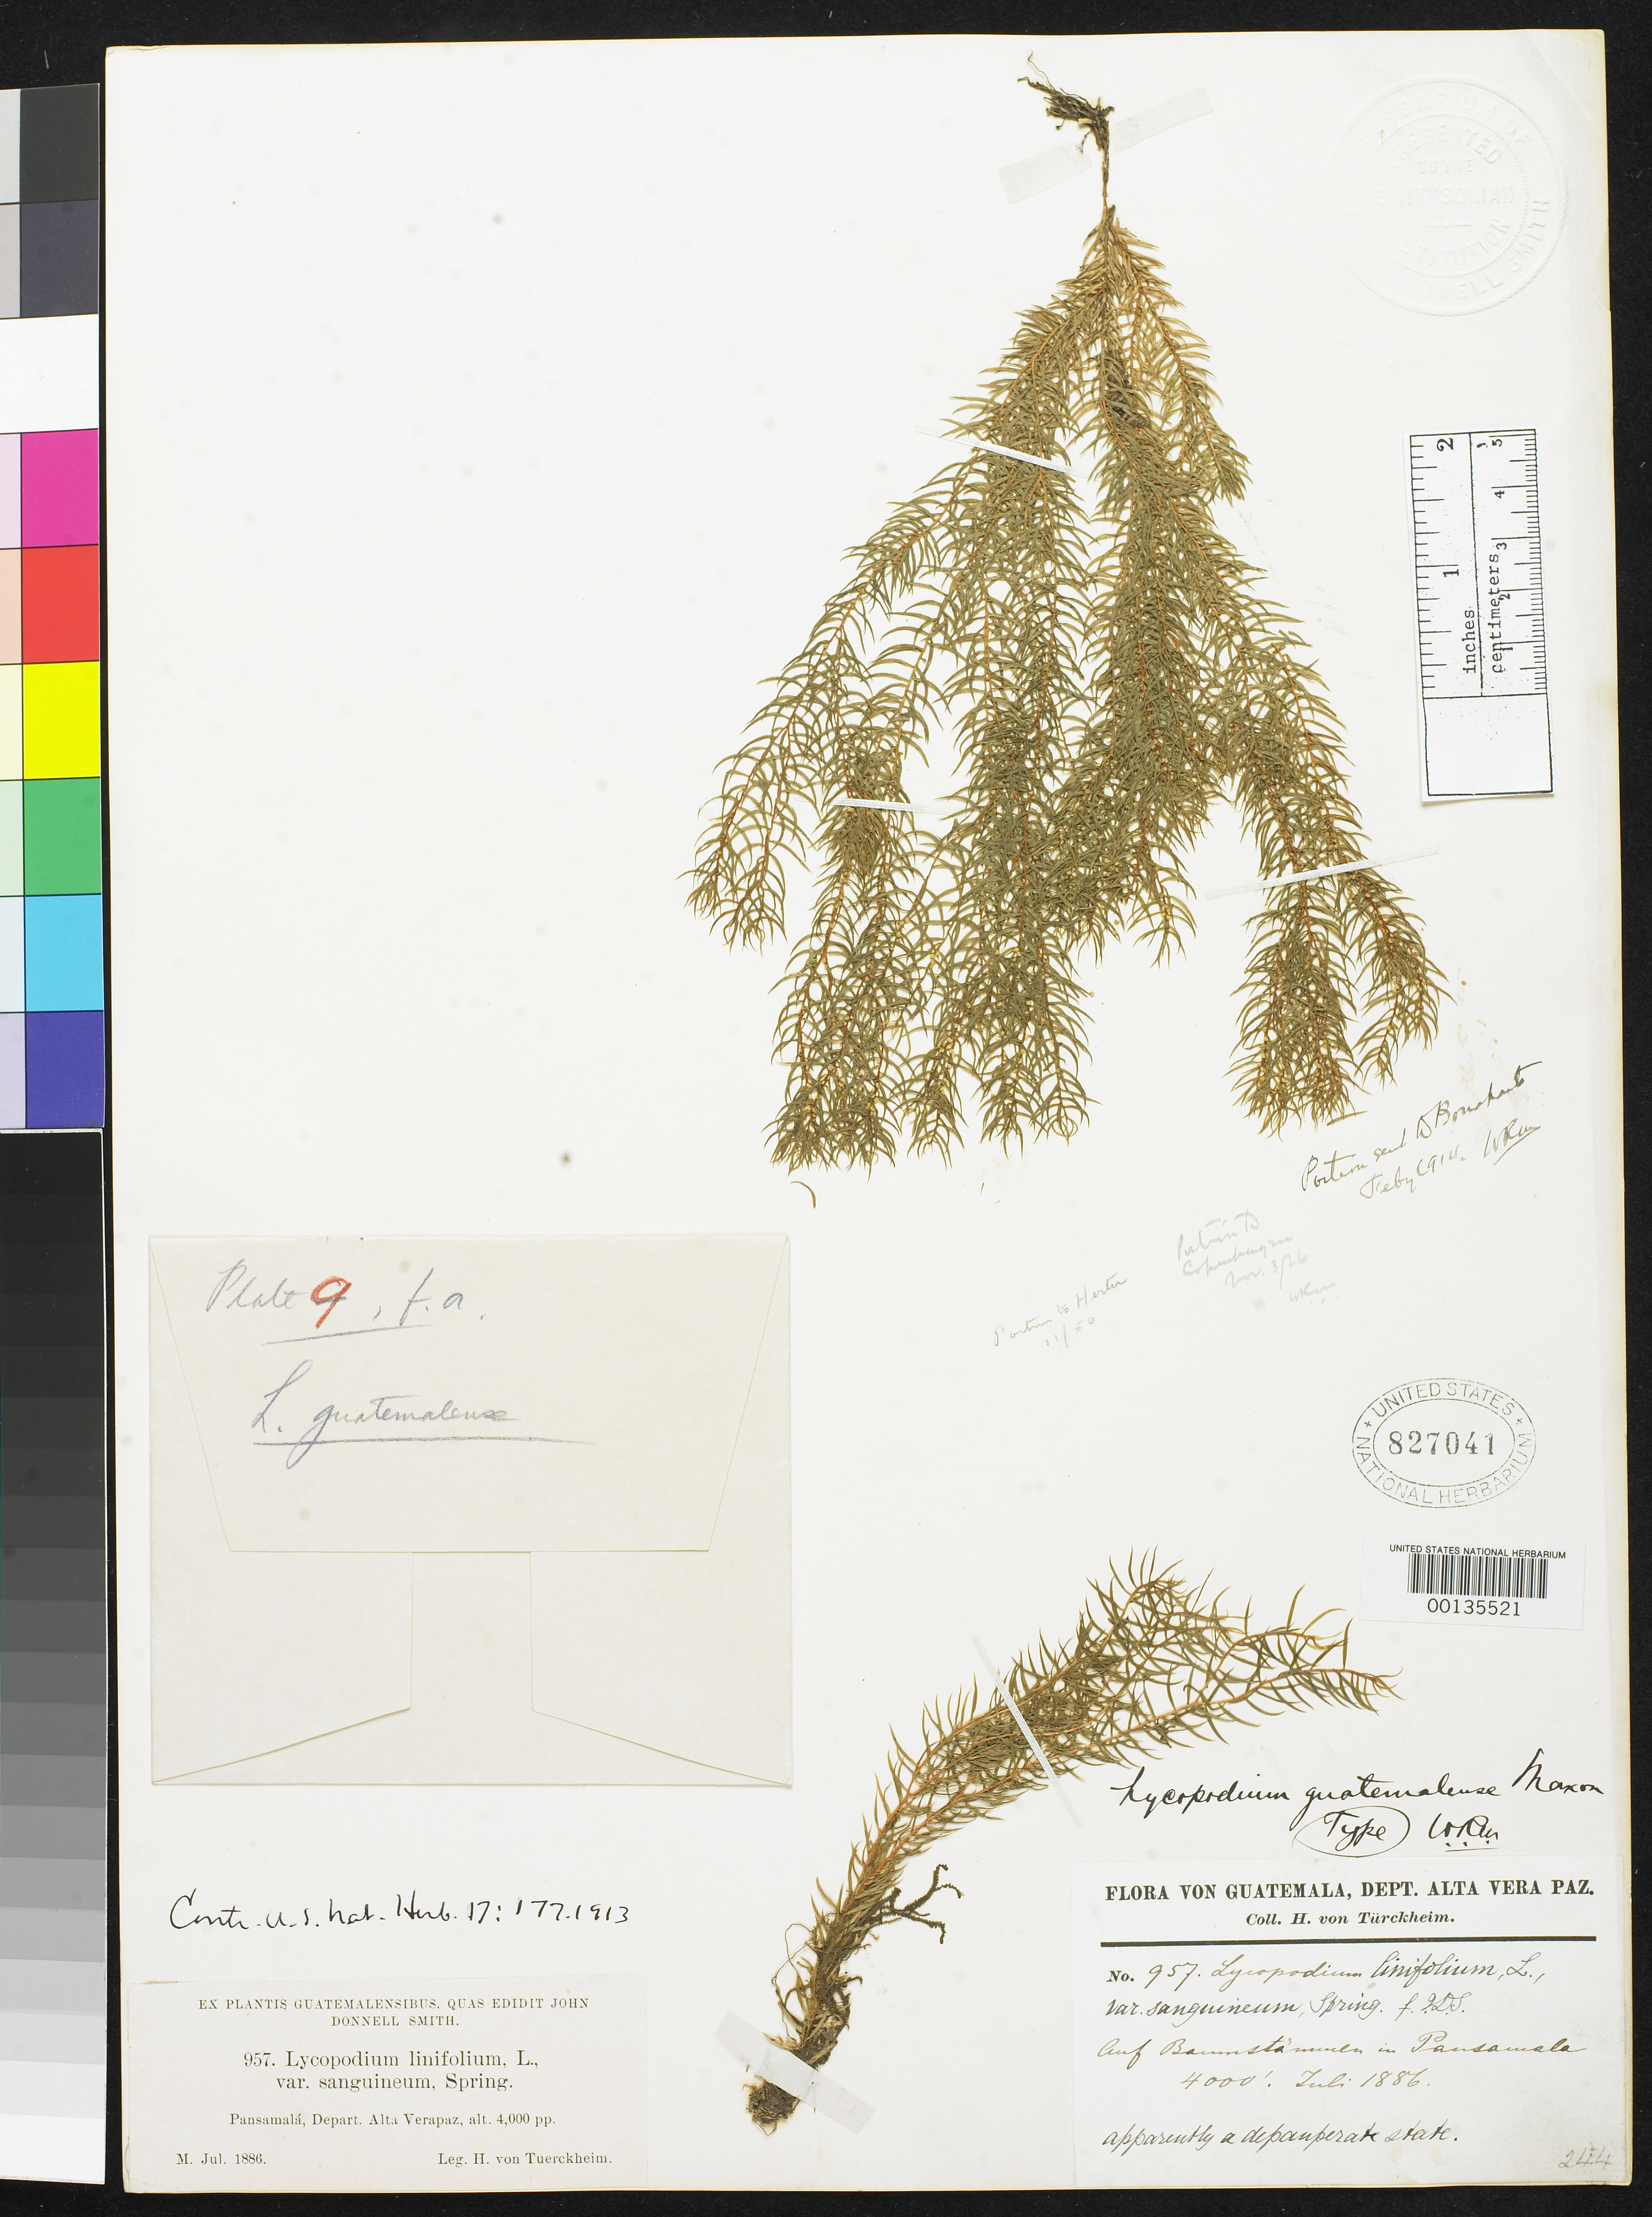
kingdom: Plantae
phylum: Tracheophyta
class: Lycopodiopsida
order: Lycopodiales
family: Lycopodiaceae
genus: Lycopodium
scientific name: Lycopodium guatemalense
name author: Maxon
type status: Holotype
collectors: H. von Türckheim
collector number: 957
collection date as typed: Feb 1886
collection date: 1886-02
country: Guatemala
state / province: Alta Verapaz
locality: Pansamalá.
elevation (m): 1219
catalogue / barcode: US 827041